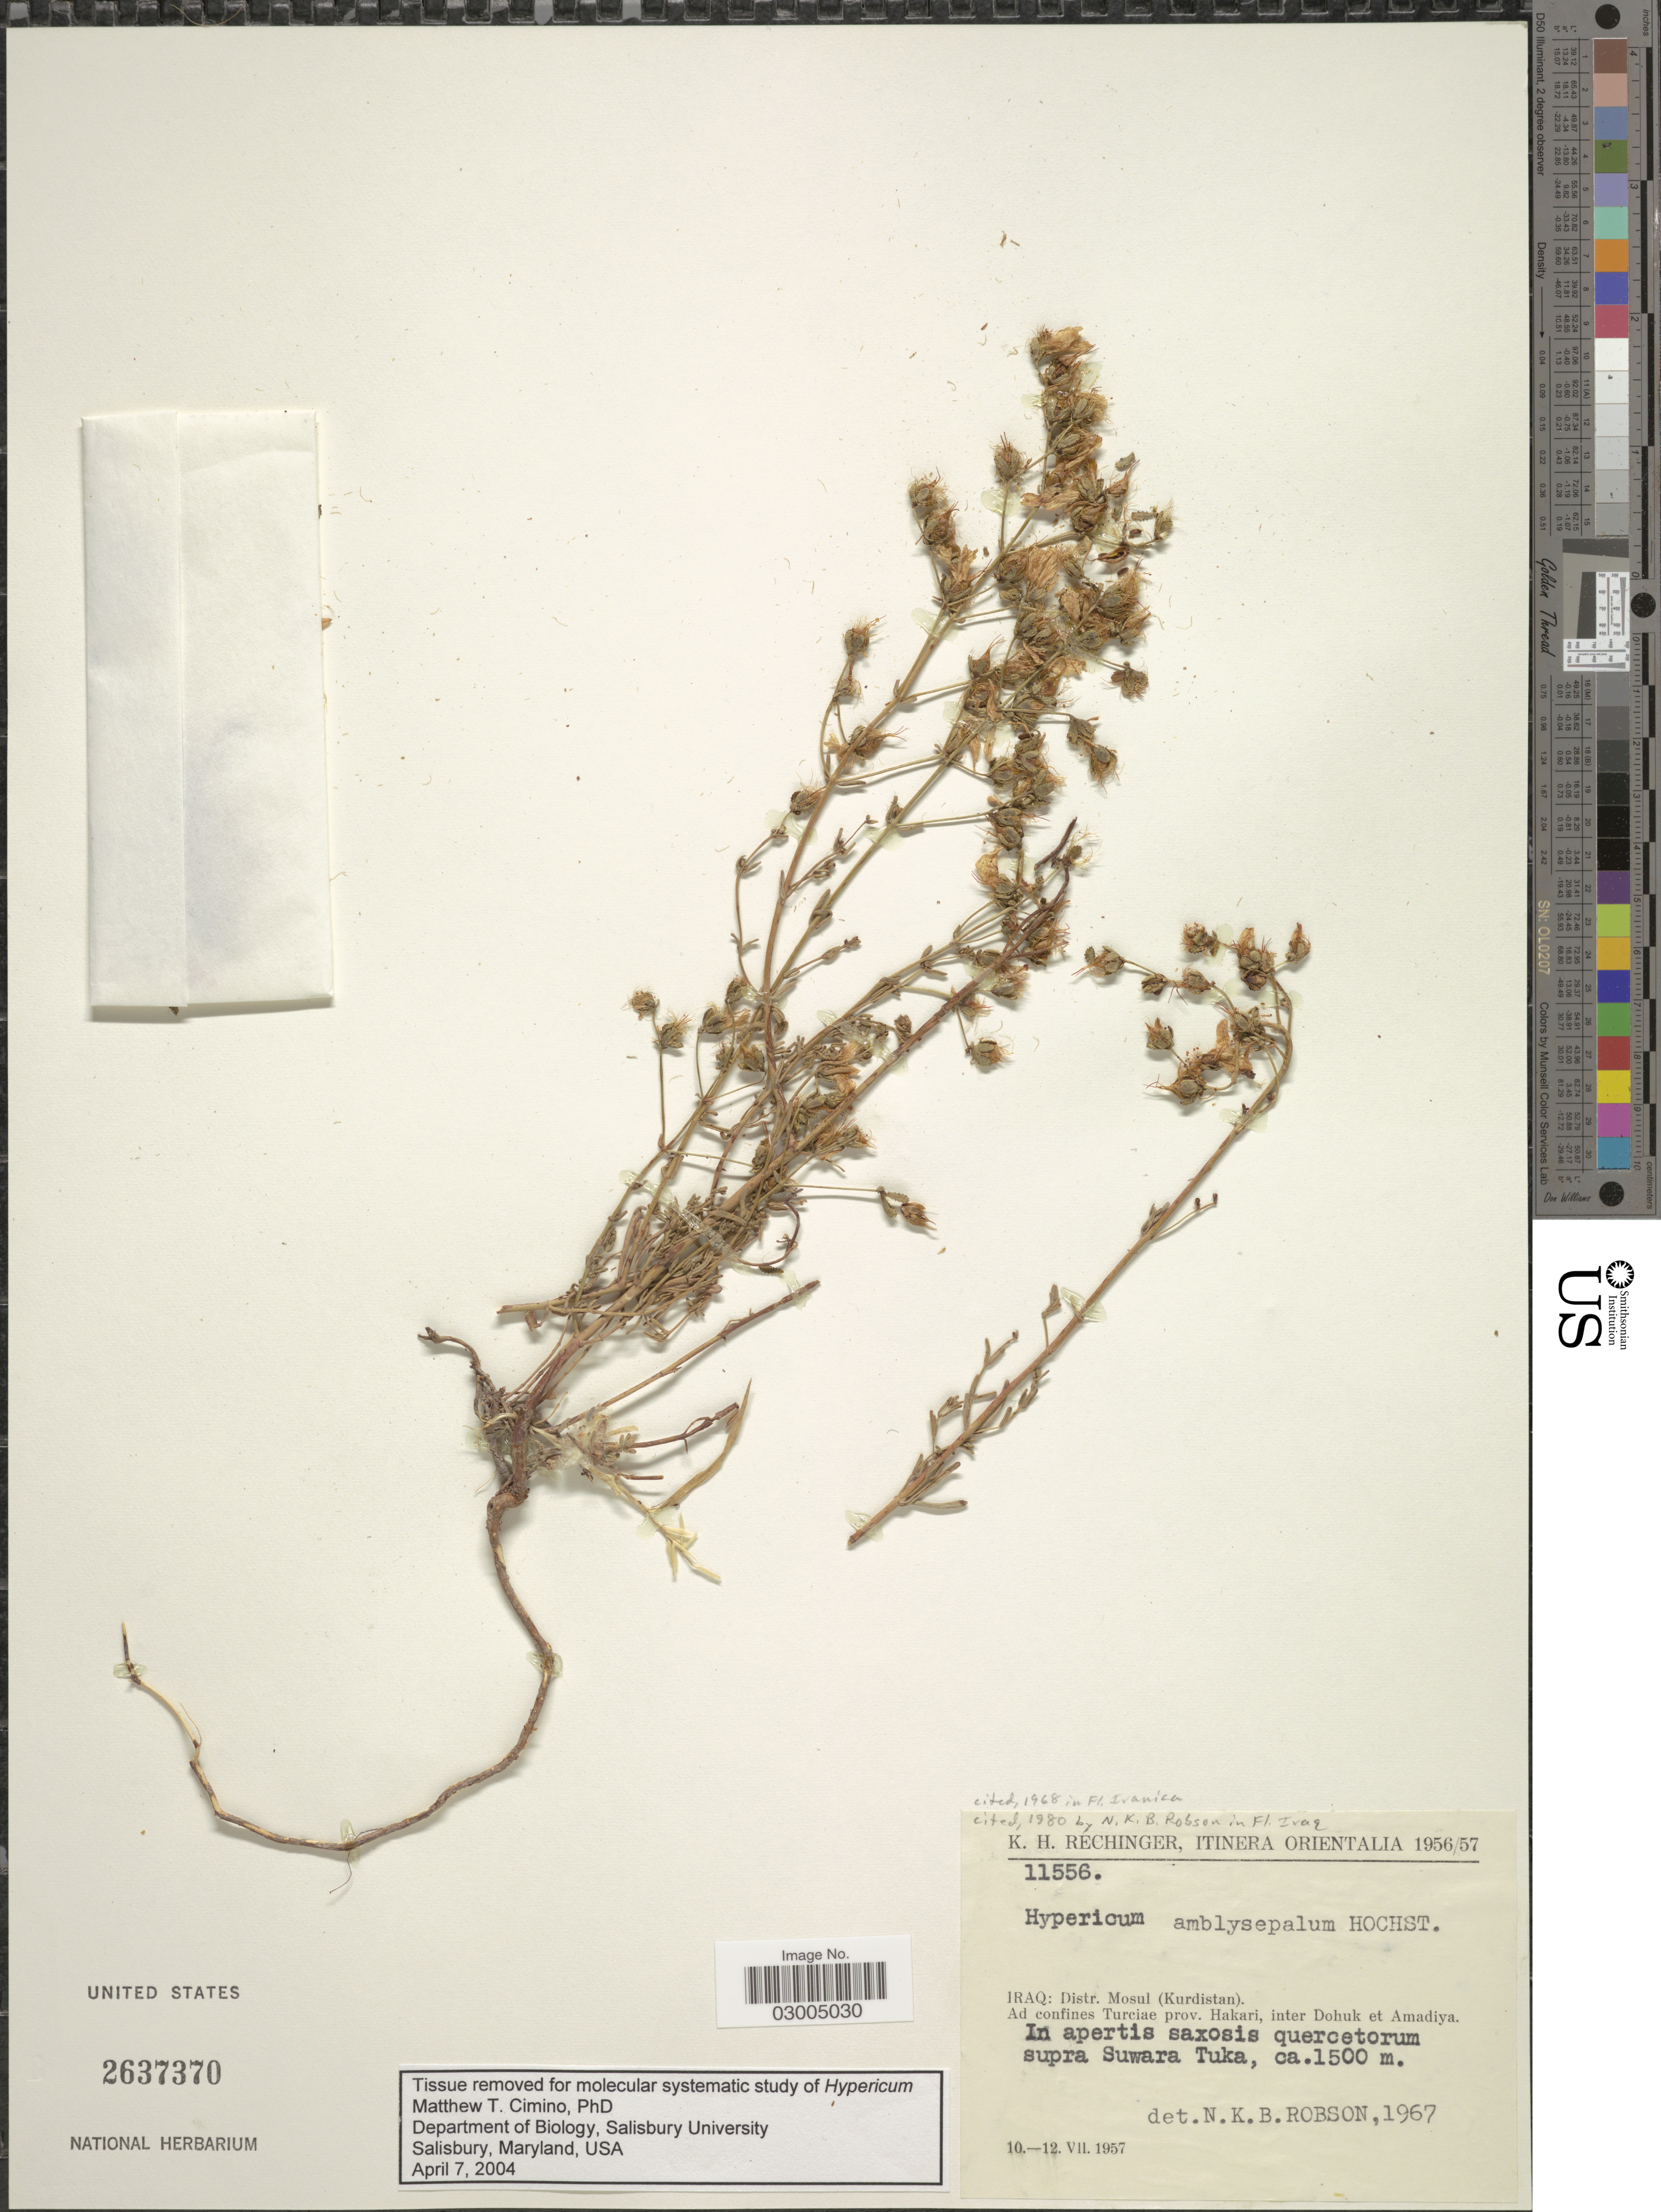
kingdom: Plantae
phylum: Tracheophyta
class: Magnoliopsida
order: Malpighiales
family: Hypericaceae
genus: Hypericum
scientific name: Hypericum amblysepalum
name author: Hochst.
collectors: K. H. Rechinger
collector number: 11556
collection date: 1957-07-10/1957-07-12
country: Iran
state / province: Kurdistan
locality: Distr. Mosul. Ad confines Turciae prov. Hakari, inter Dohuk et Amadiya. In apertis saxosis quercetorum supra Suwara Tuka.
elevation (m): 1500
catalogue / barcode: US 2637370